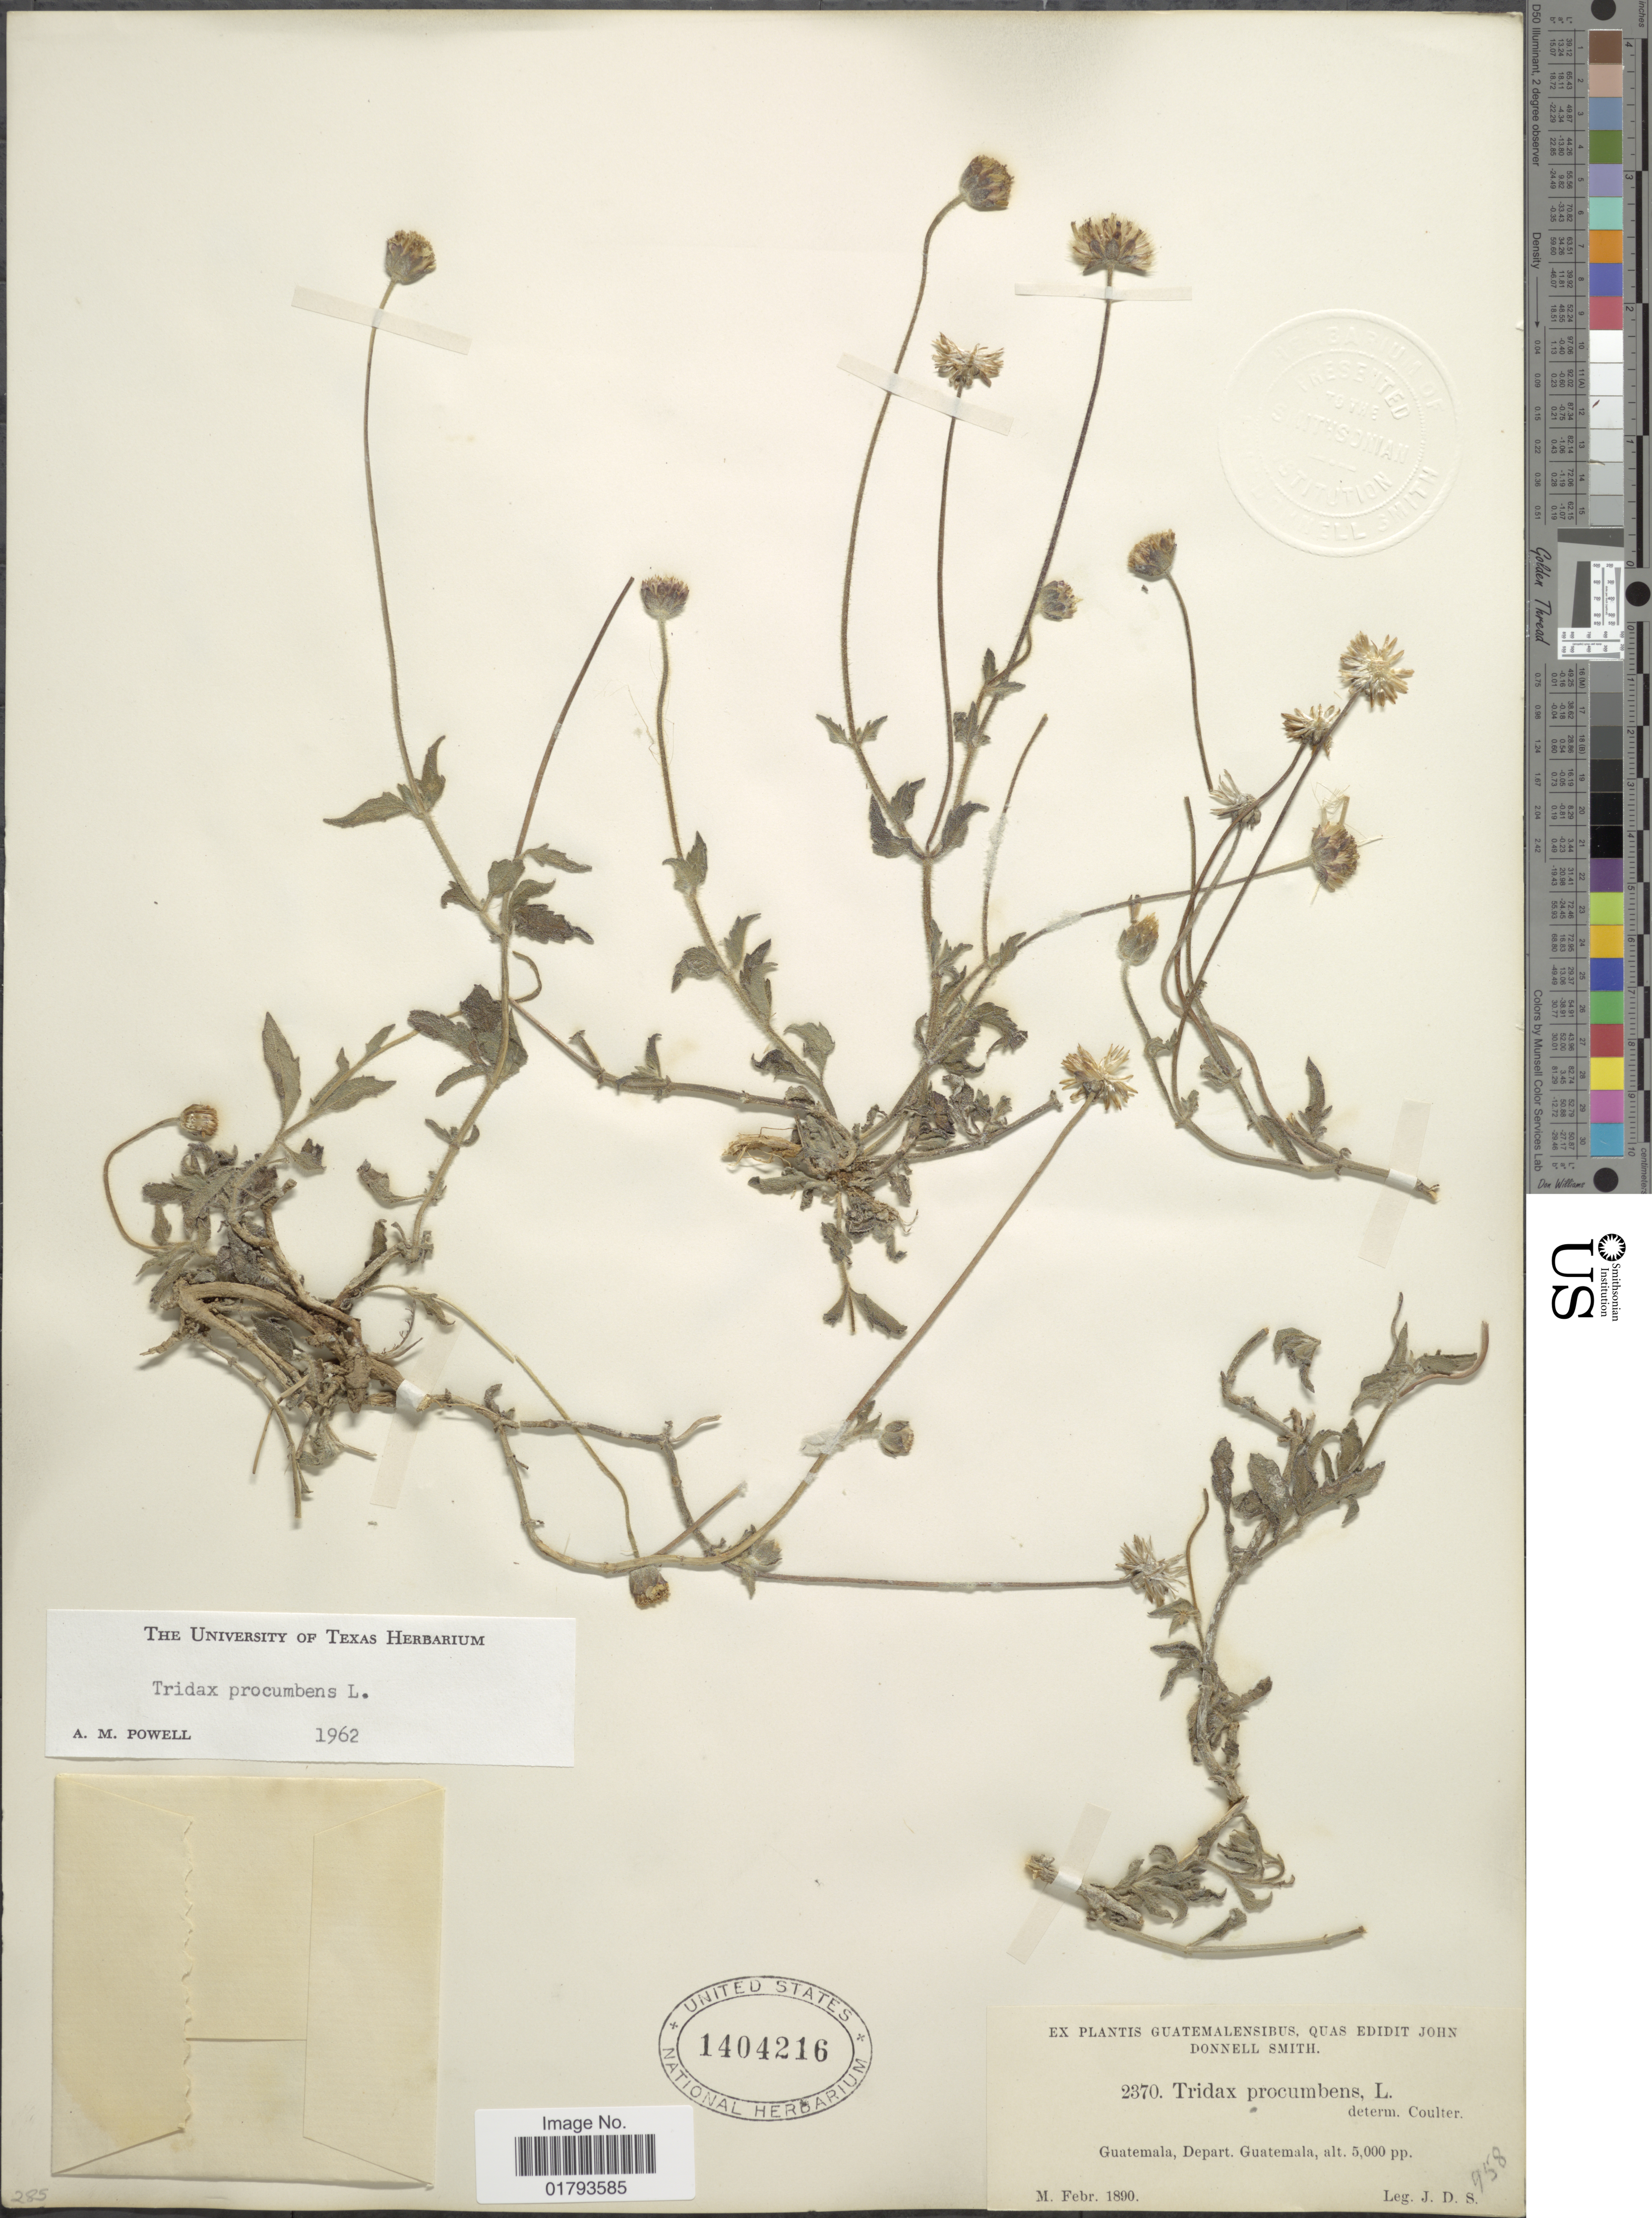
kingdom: Plantae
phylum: Tracheophyta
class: Magnoliopsida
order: Asterales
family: Asteraceae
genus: Tridax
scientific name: Tridax procumbens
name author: L.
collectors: J. Donnell Smith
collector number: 2370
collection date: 1890-02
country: Guatemala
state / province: Guatemala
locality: Guatemala, Depart. Guatemala.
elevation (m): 1524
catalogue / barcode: US 1404216